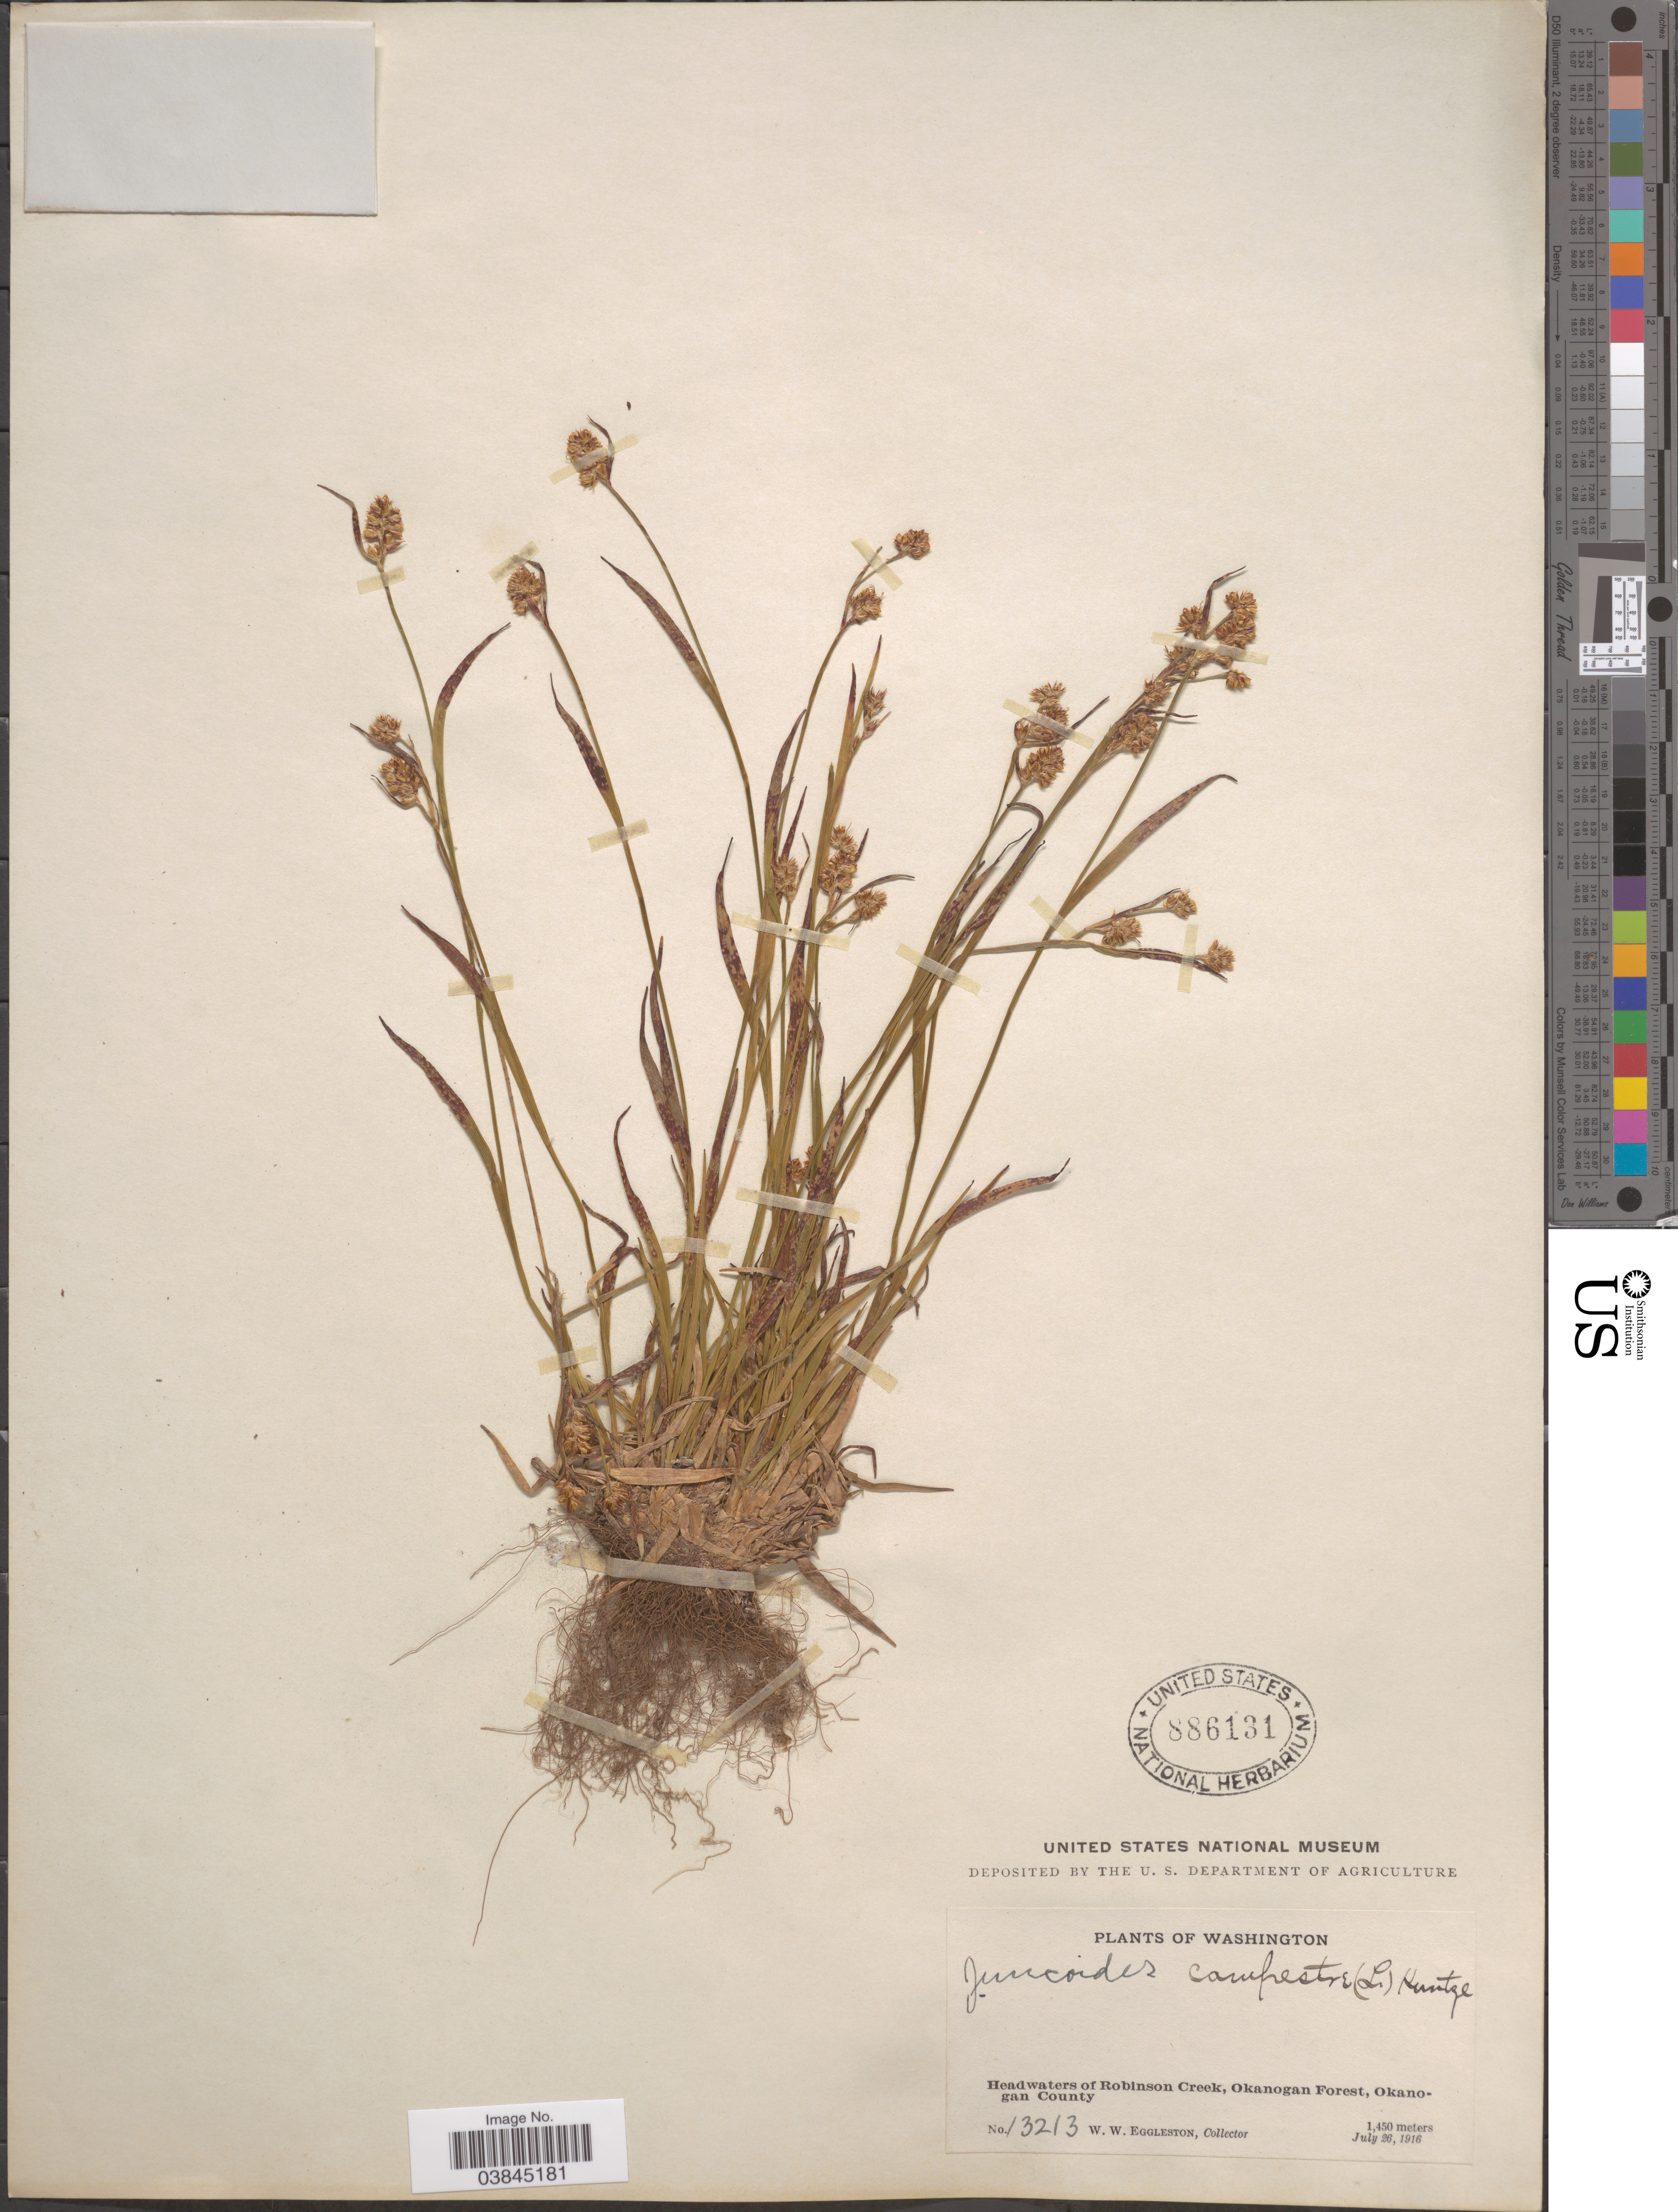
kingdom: Plantae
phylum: Tracheophyta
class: Liliopsida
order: Poales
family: Juncaceae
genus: Luzula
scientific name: Luzula campestris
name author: (L.) DC.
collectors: W. W. Eggleston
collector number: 13213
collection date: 1916-07-26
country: United States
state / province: Washington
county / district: Okanogan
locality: Headwaters of Robinson Creek, Okanogan Forest, Okanogan County.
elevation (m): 1450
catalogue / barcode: US 886131